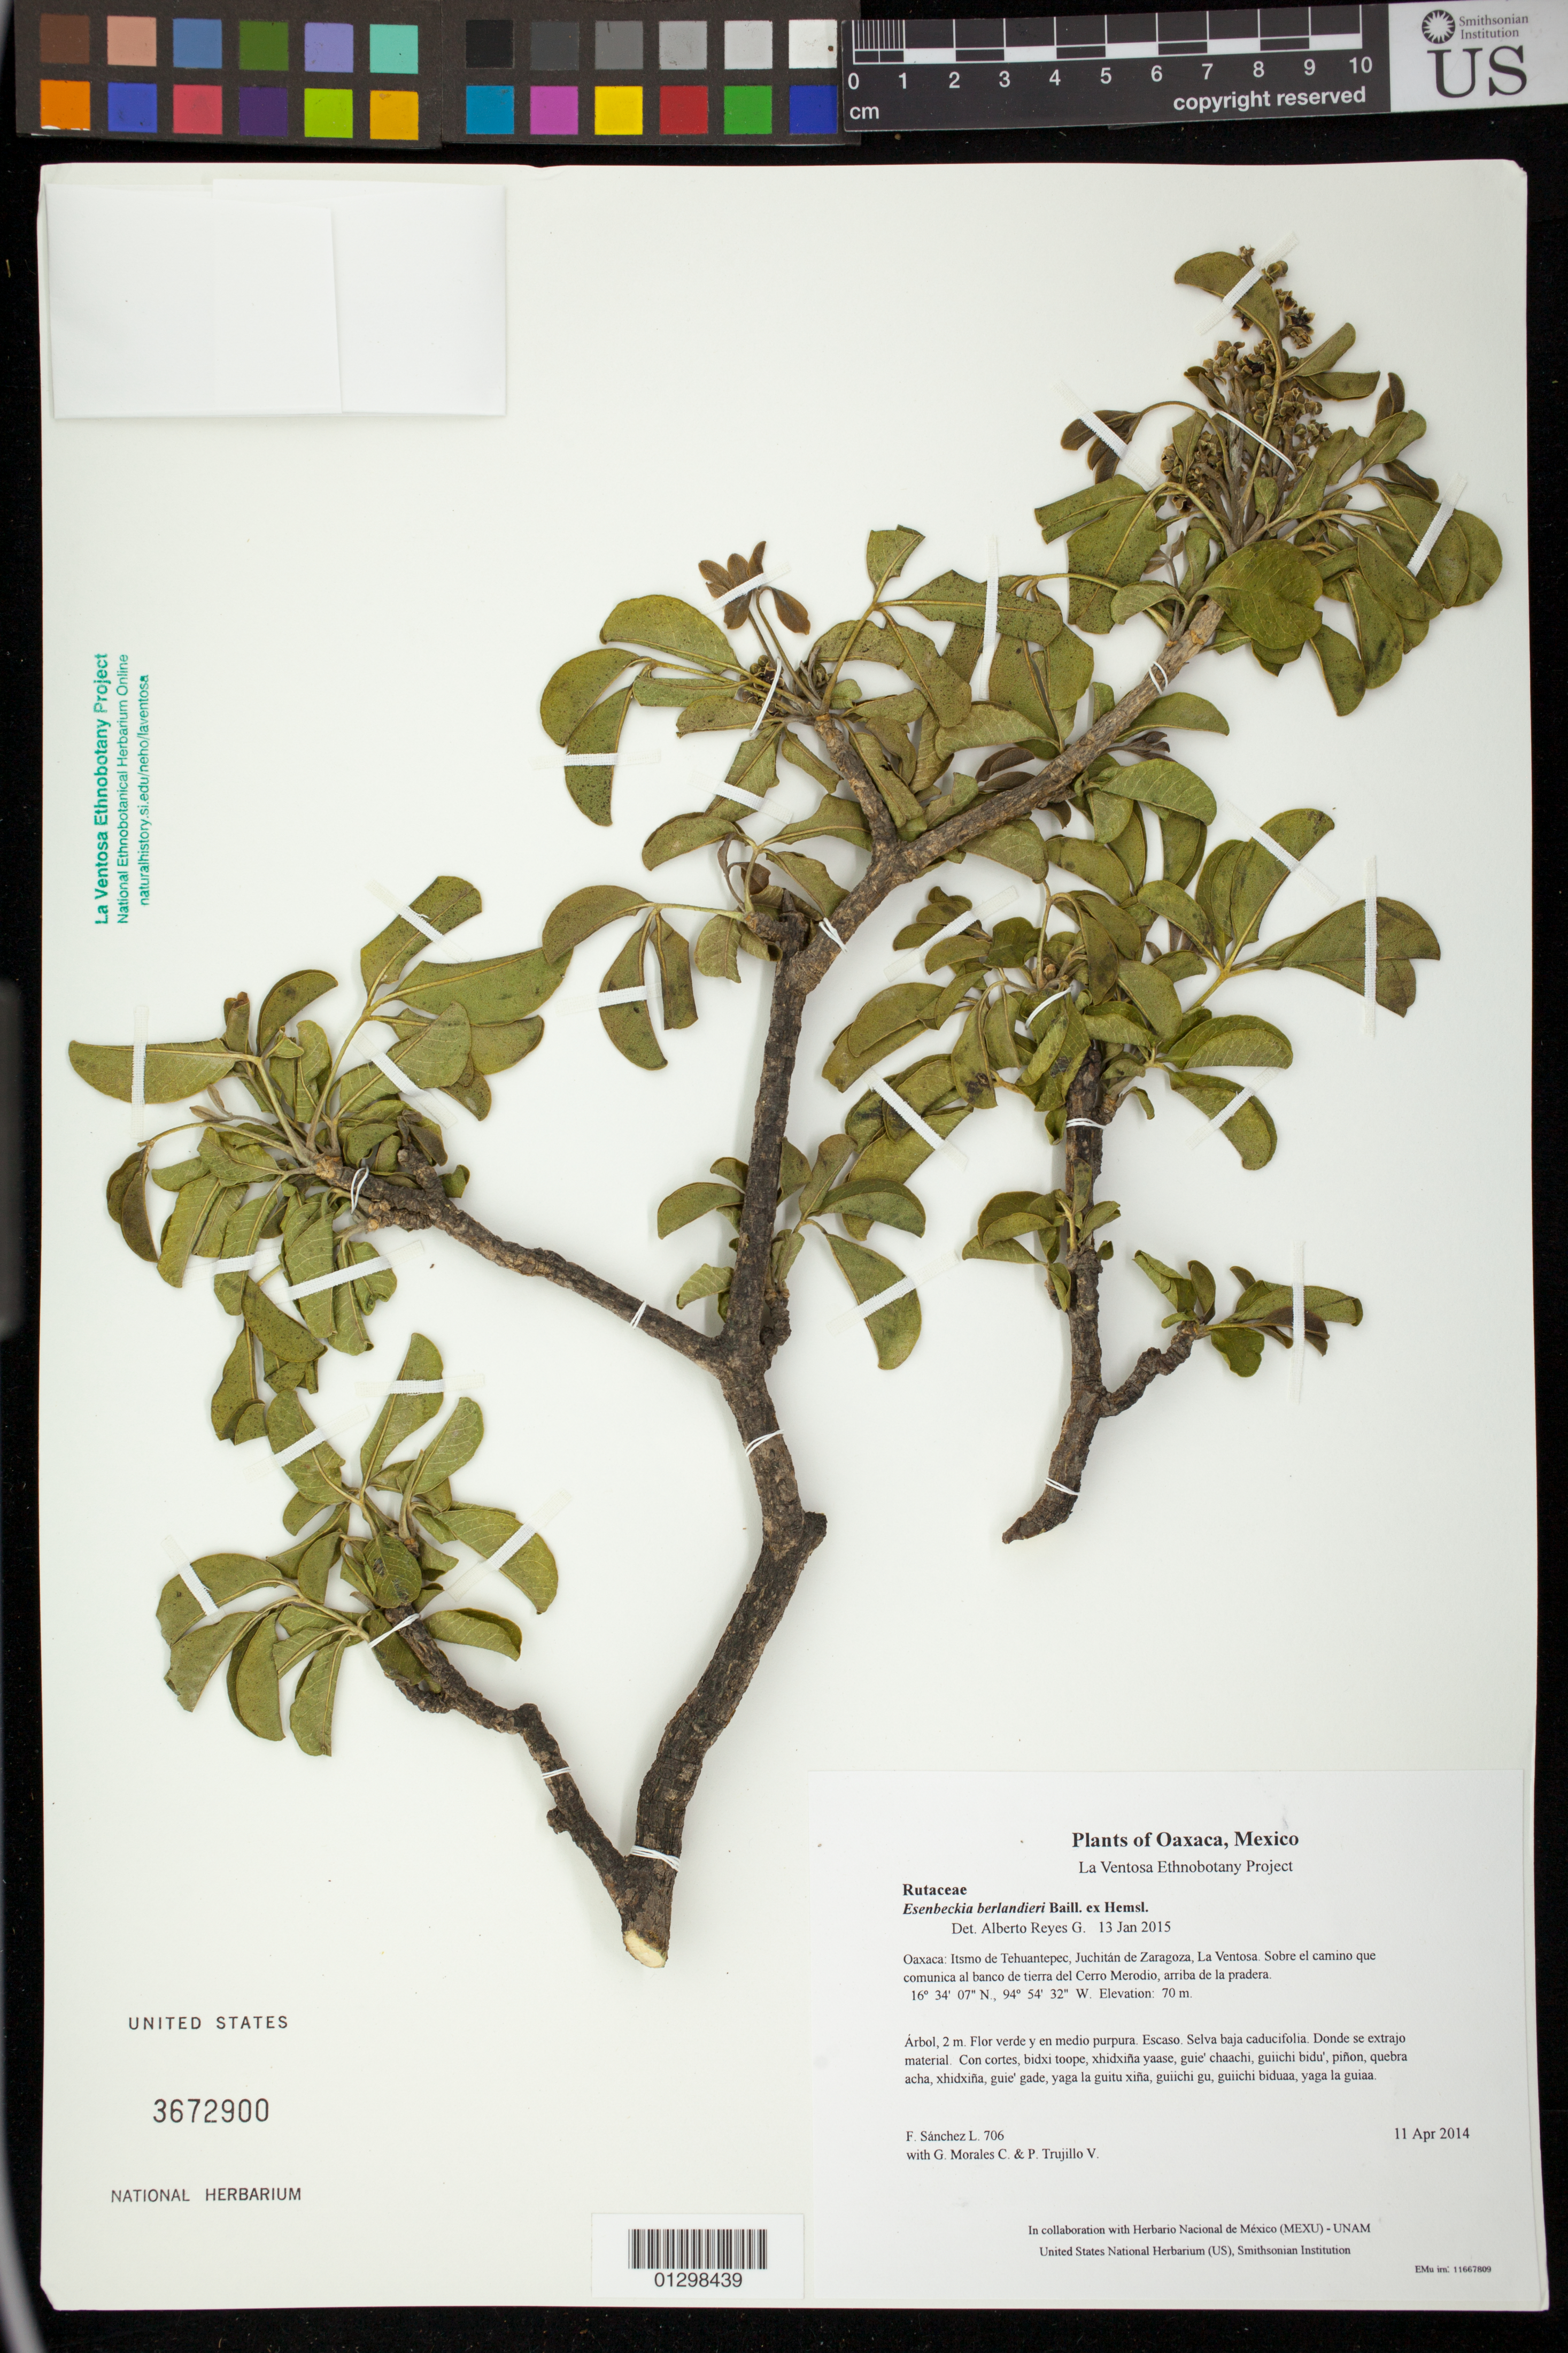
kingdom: Plantae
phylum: Tracheophyta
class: Magnoliopsida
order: Sapindales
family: Rutaceae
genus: Esenbeckia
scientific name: Esenbeckia berlandieri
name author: Baill. ex Hemsl.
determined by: Reyes García, A.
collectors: F. Sánchez L., G. Morales C. & P. Trujillo V.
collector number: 706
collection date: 2014-04-11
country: Mexico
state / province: Oaxaca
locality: Itsmo de Tehuantepec, Juchitán de Zaragoza, La Ventosa. Sobre el camino que comunica al banco de tierra del Cerro Merodio, arriba de la pradera.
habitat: Selva baja caducifolia. Donde se extrajo material.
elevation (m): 70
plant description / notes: JEBOT, MEXU, SERO, US; Yaga. 2 m. Guie' naga' ne galahui' nagu. Huaxie'.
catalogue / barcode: US 3672900